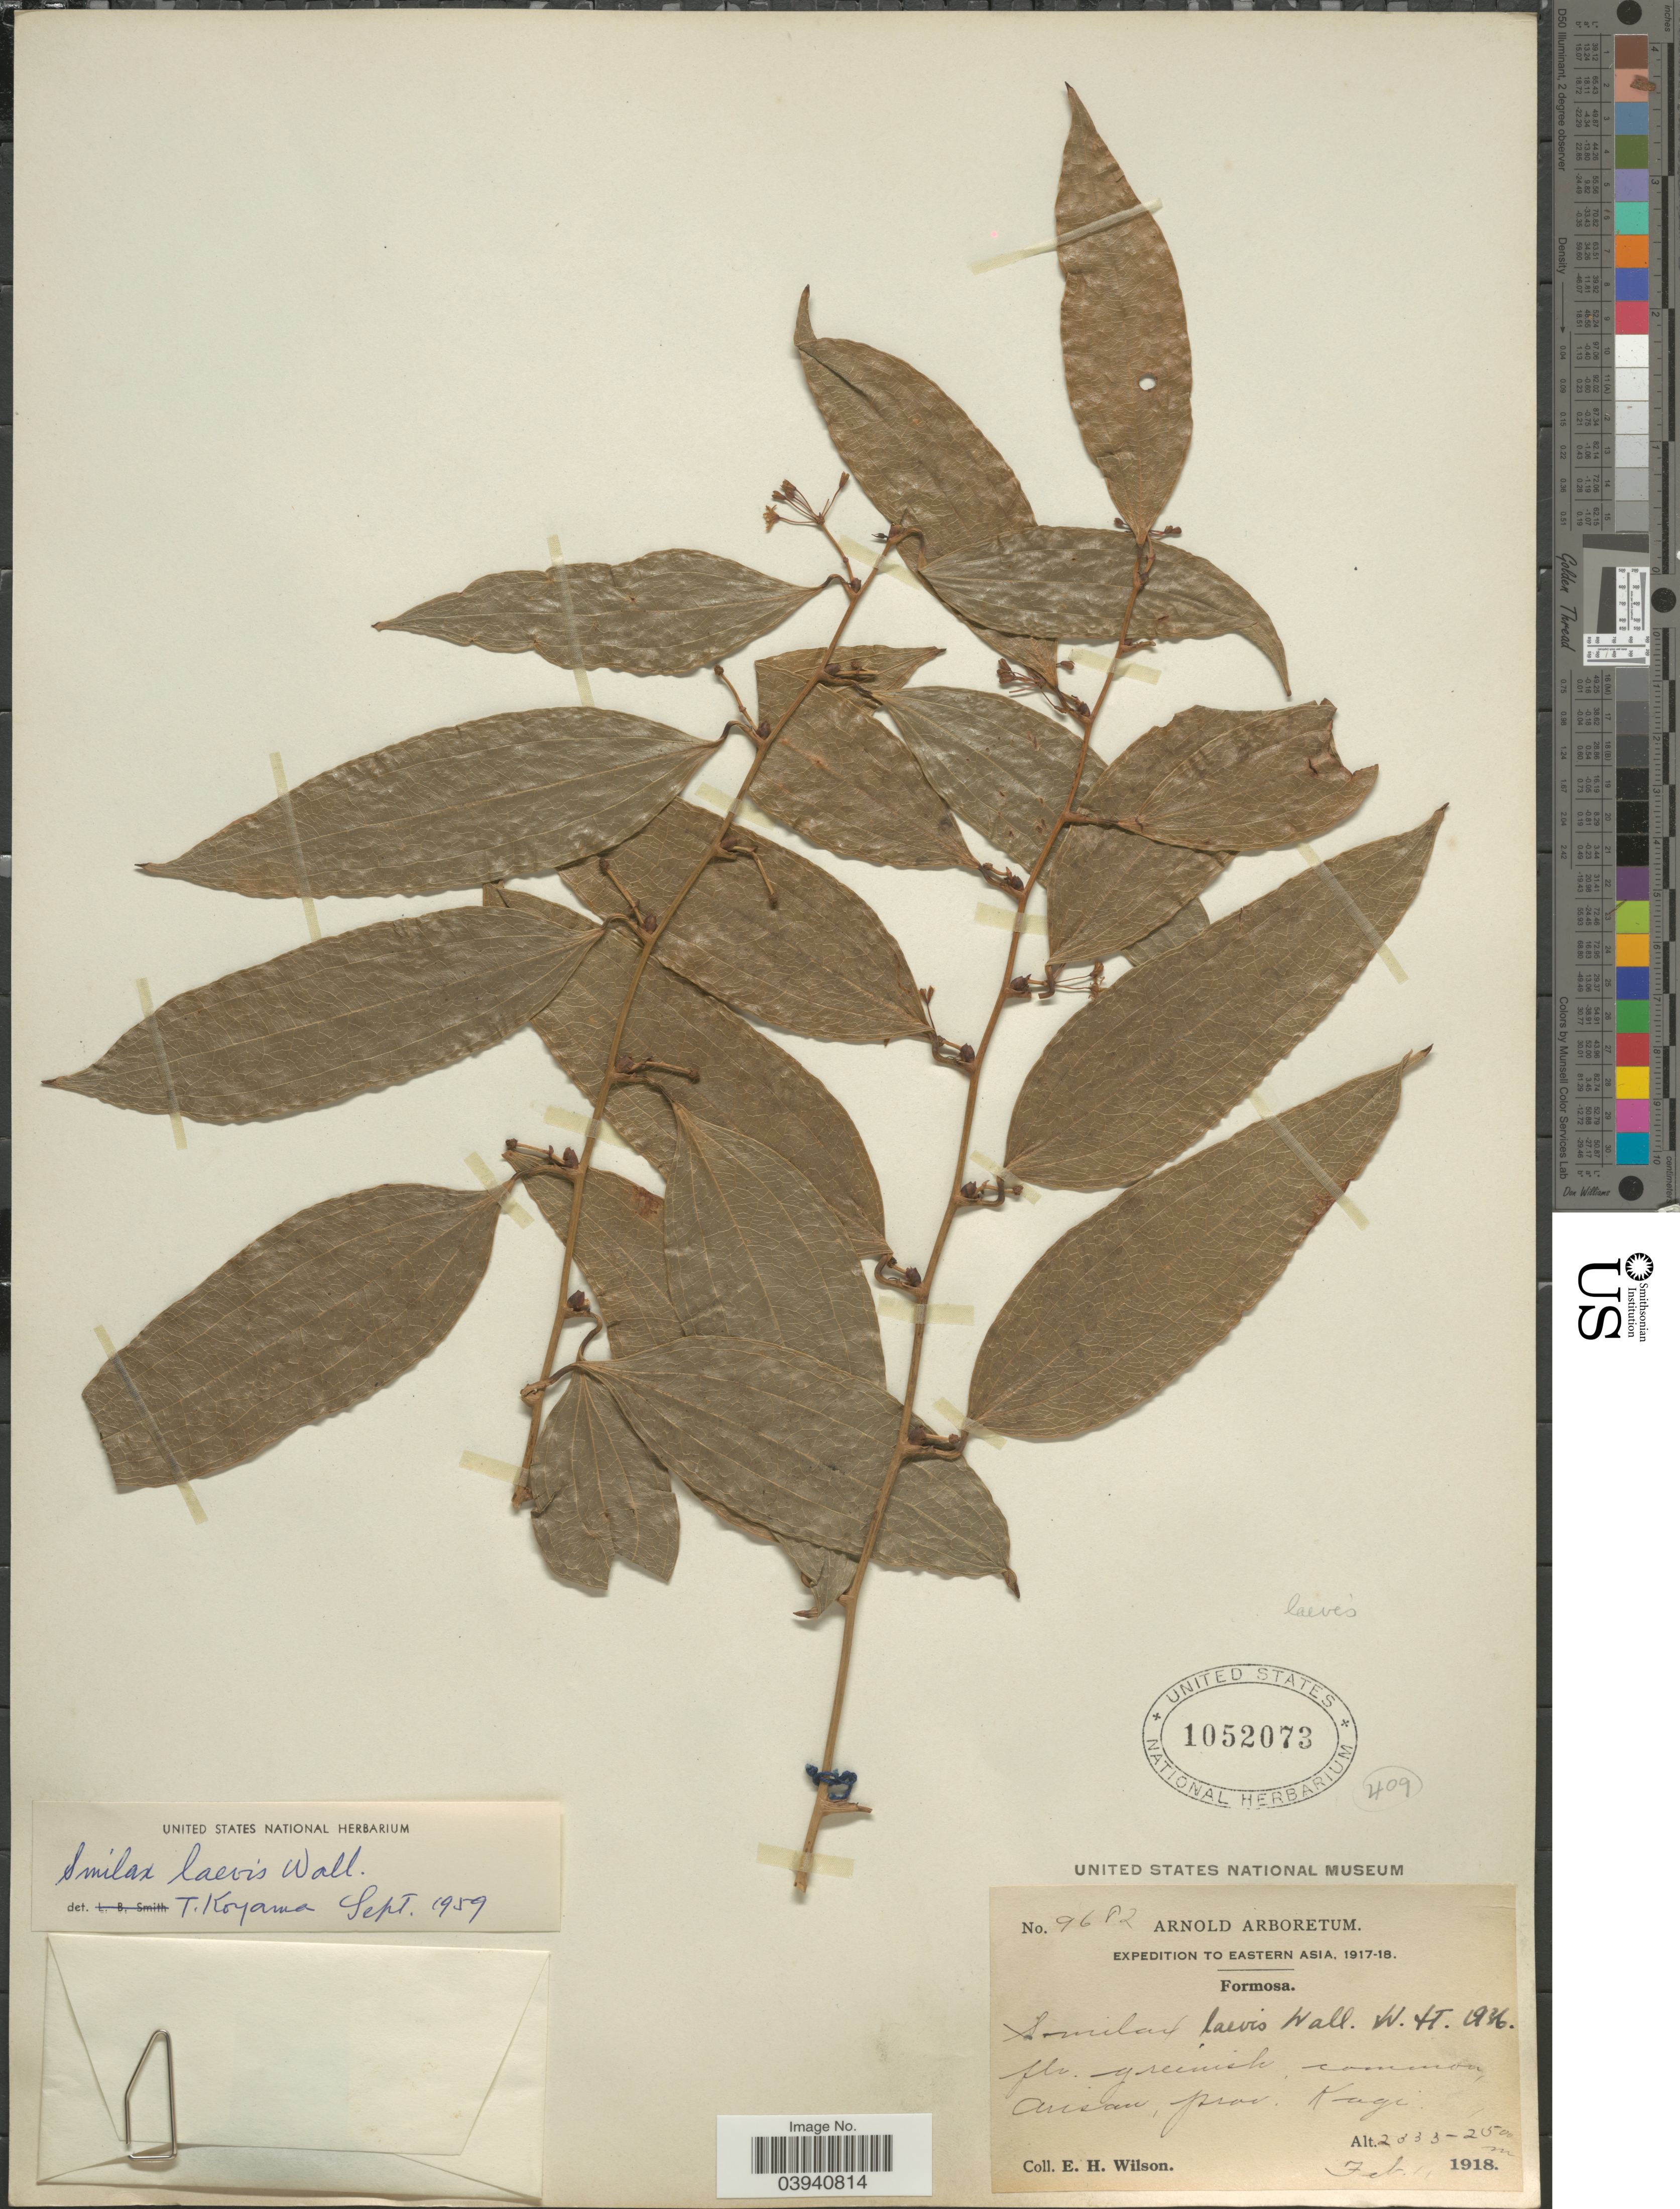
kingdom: Plantae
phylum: Tracheophyta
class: Liliopsida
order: Liliales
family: Smilacaceae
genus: Smilax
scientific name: Smilax laevis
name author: Wall. ex A. DC.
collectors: E. Wilson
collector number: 9682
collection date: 1918-02-01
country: Taiwan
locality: Eastern Asia. Formosa. Common, Arisan, prov. Kagi.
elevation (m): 2333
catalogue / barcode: US 1052073